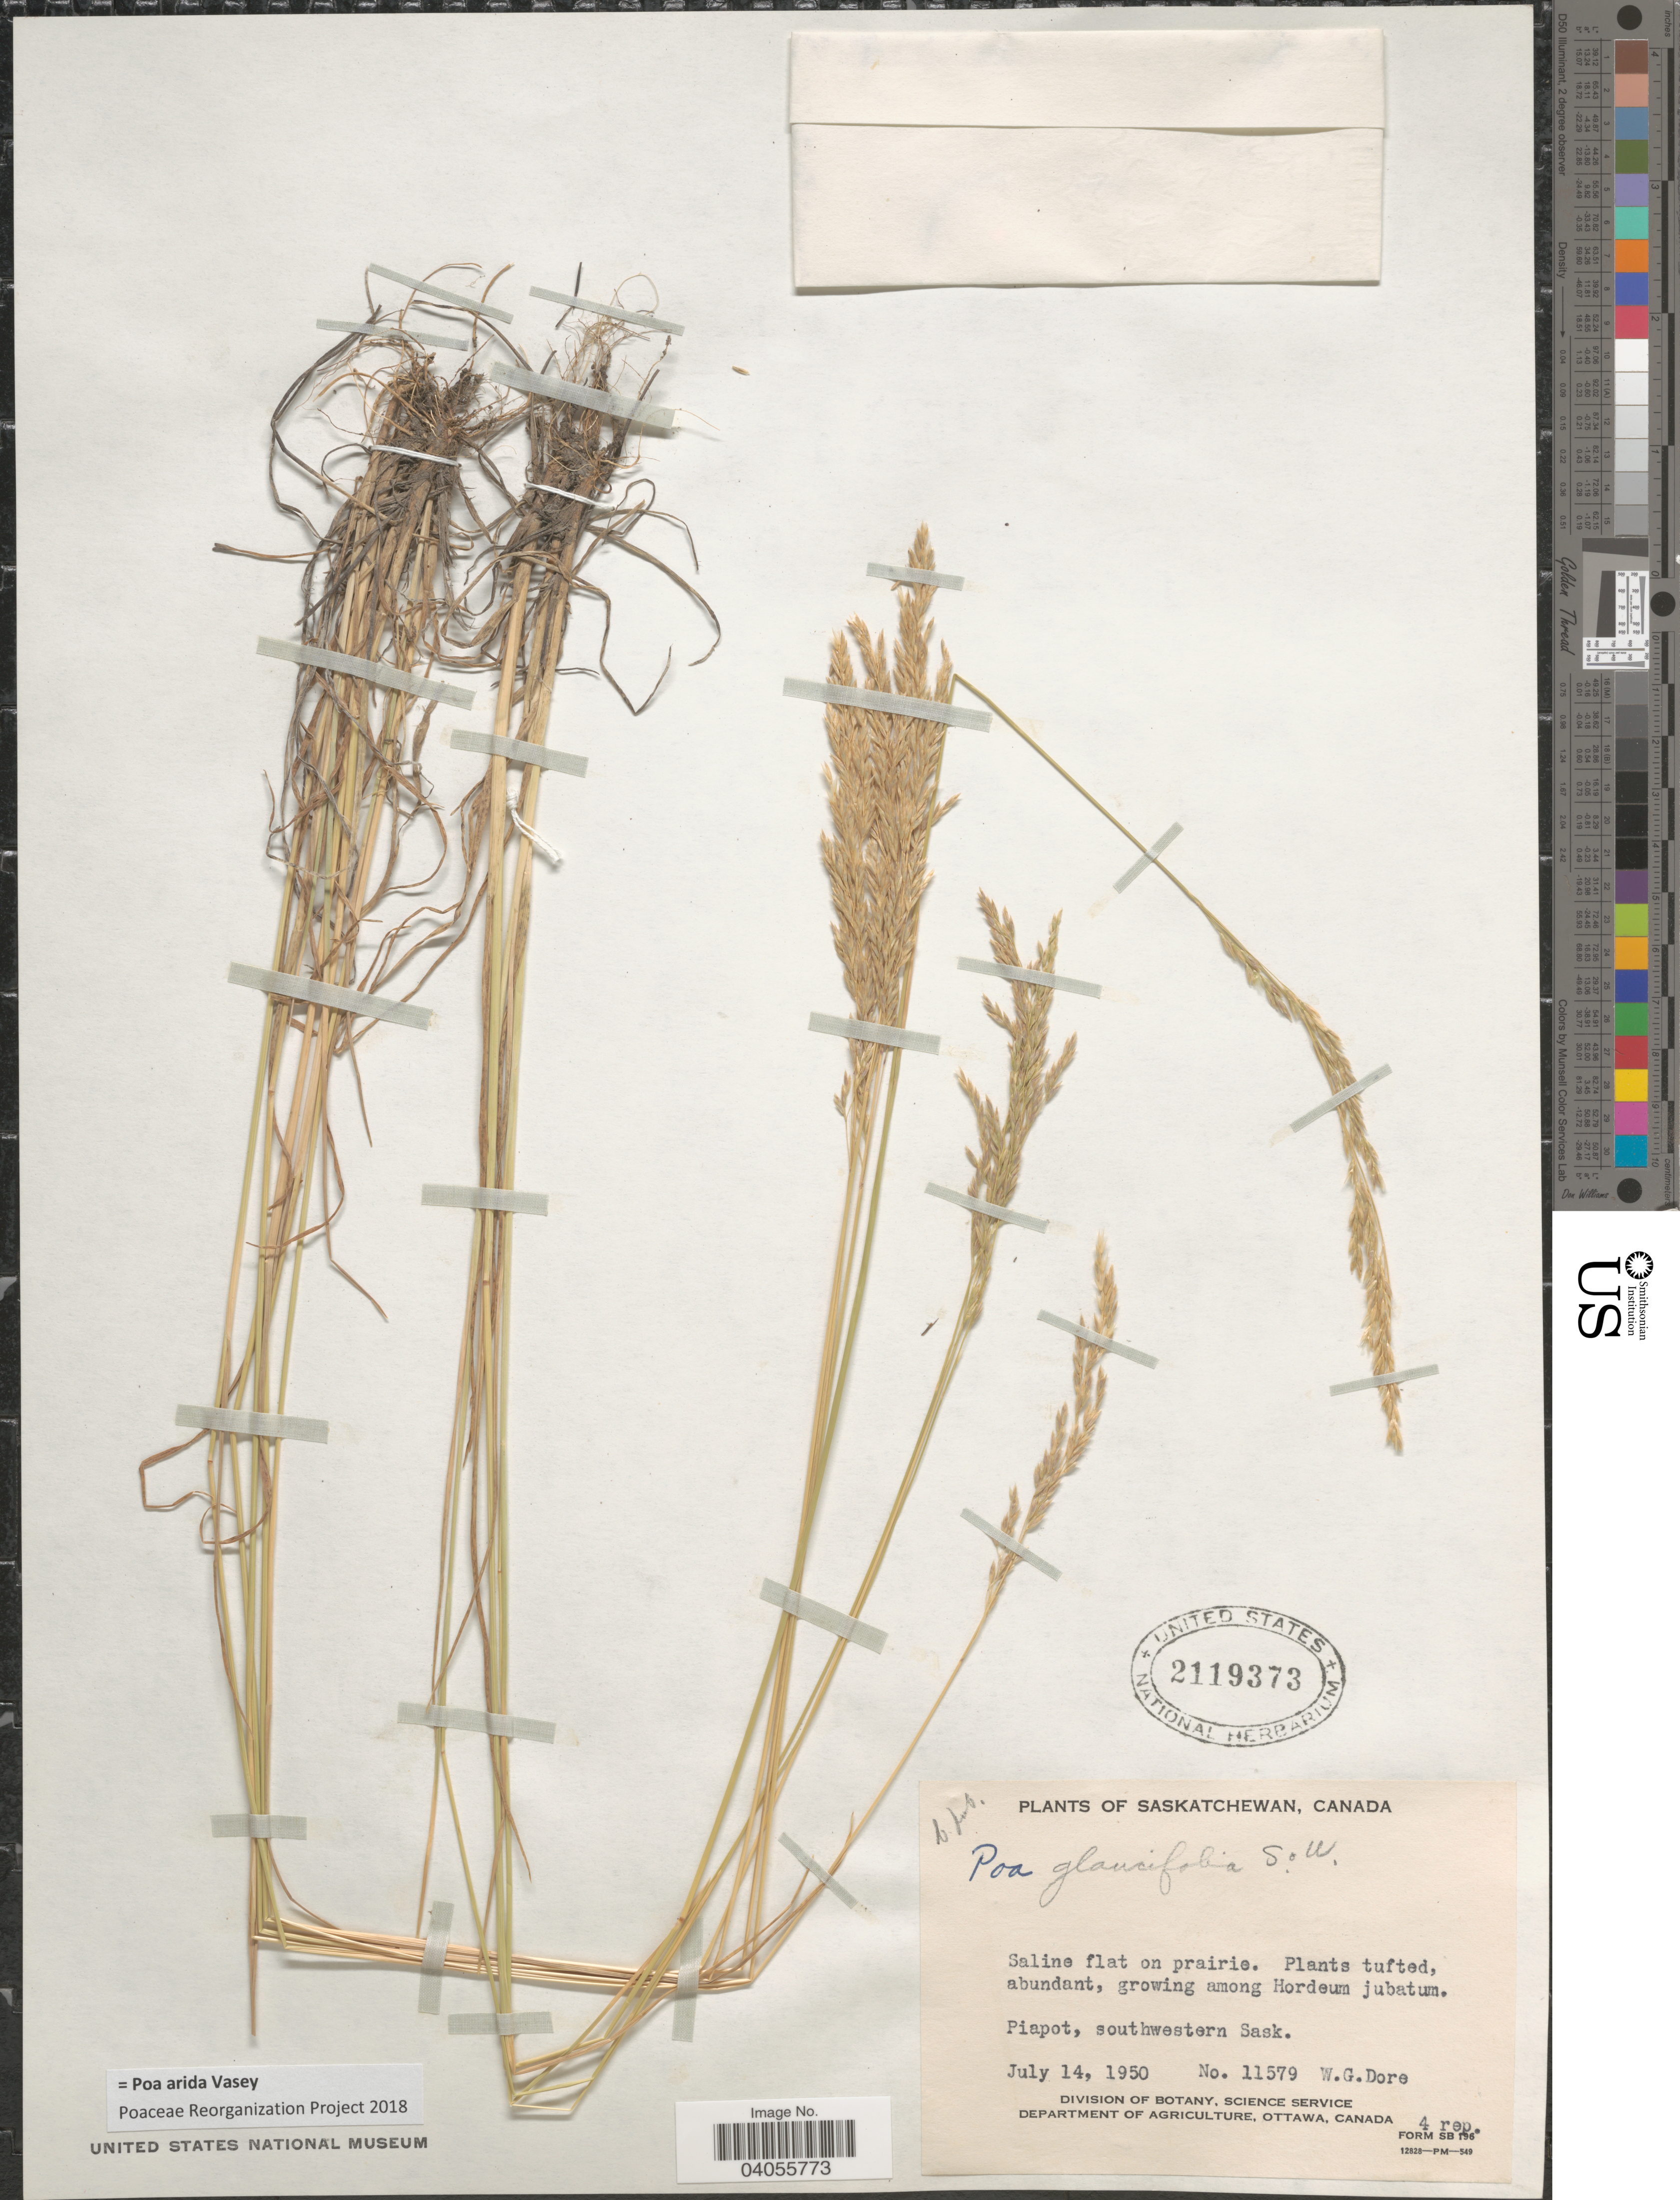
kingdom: Plantae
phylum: Tracheophyta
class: Liliopsida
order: Poales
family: Poaceae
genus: Poa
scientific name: Poa arida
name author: Vasey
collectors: W. Dore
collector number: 11579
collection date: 1950-07-14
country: Canada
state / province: Saskatchewan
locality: Piapot, southwestern Sask.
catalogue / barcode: US 2119373